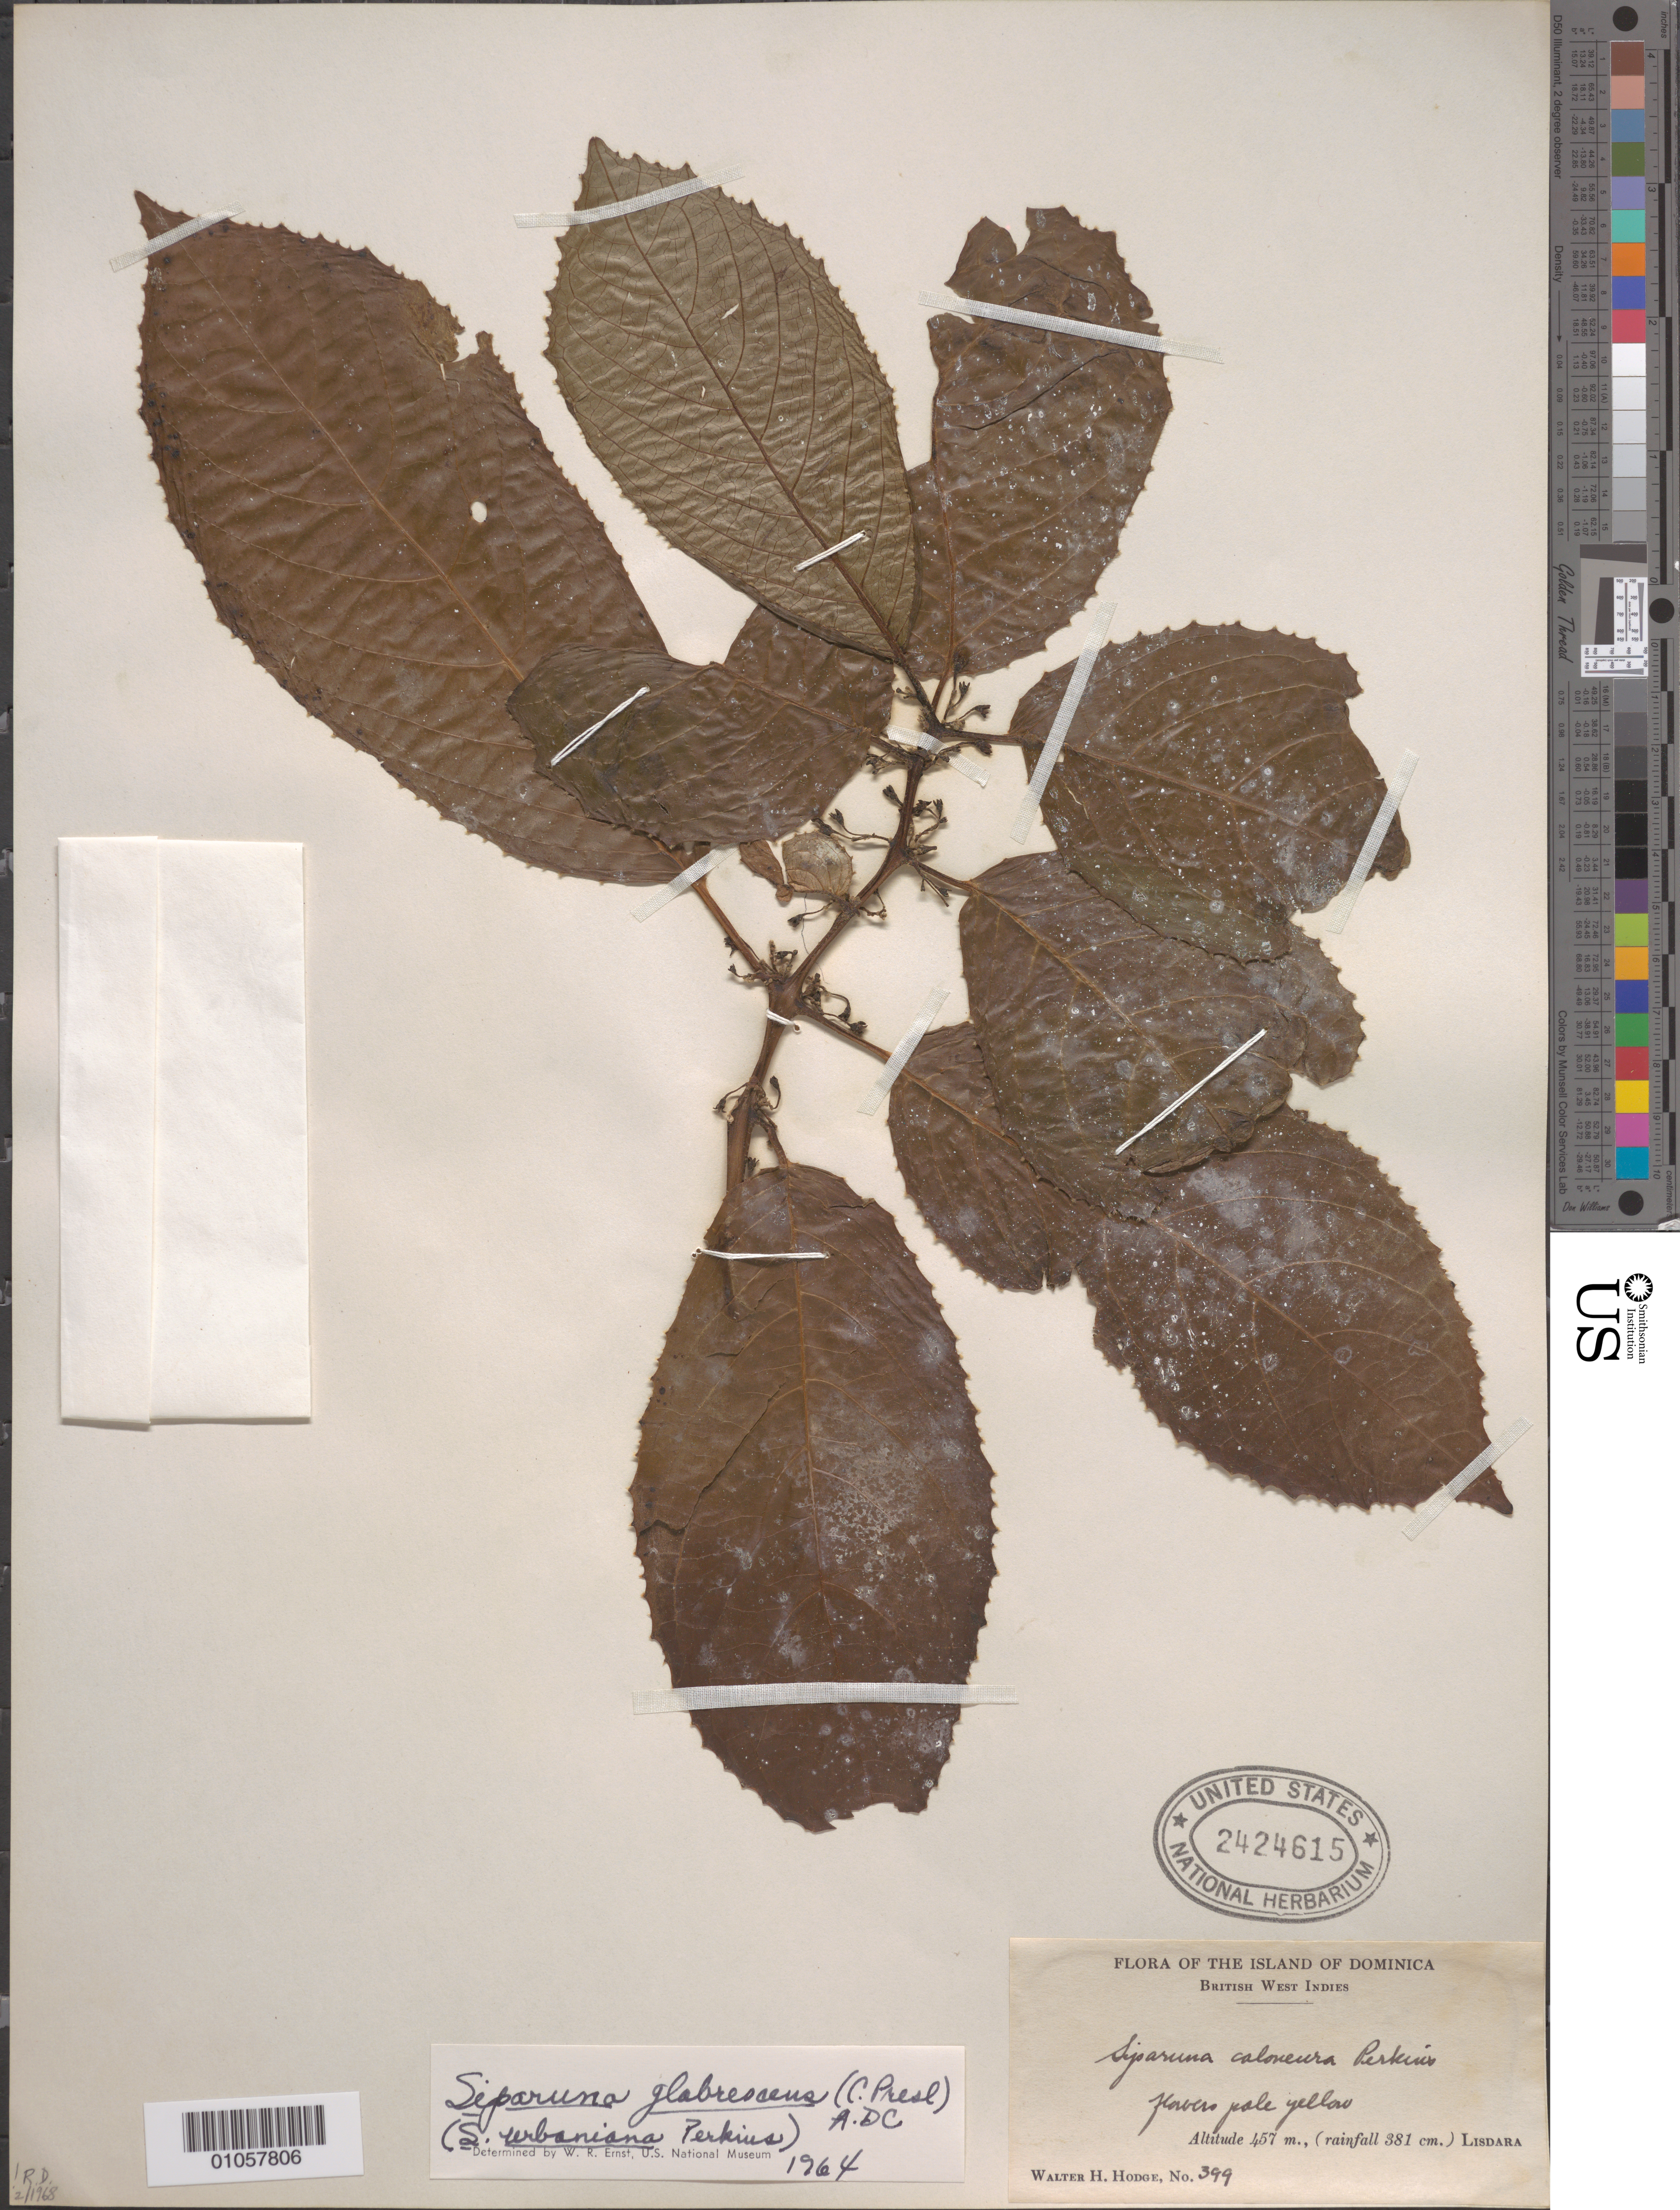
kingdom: Plantae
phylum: Tracheophyta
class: Magnoliopsida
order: Laurales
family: Siparunaceae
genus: Siparuna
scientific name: Siparuna glabrescens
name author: (C. Presl) A. DC.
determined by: Ernst, W. R., (US), NMNH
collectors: W. Hodge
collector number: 399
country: Dominica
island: Dominica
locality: Lisdara Estate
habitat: Rainfall 381 cm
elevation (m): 457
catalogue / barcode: US 2424615